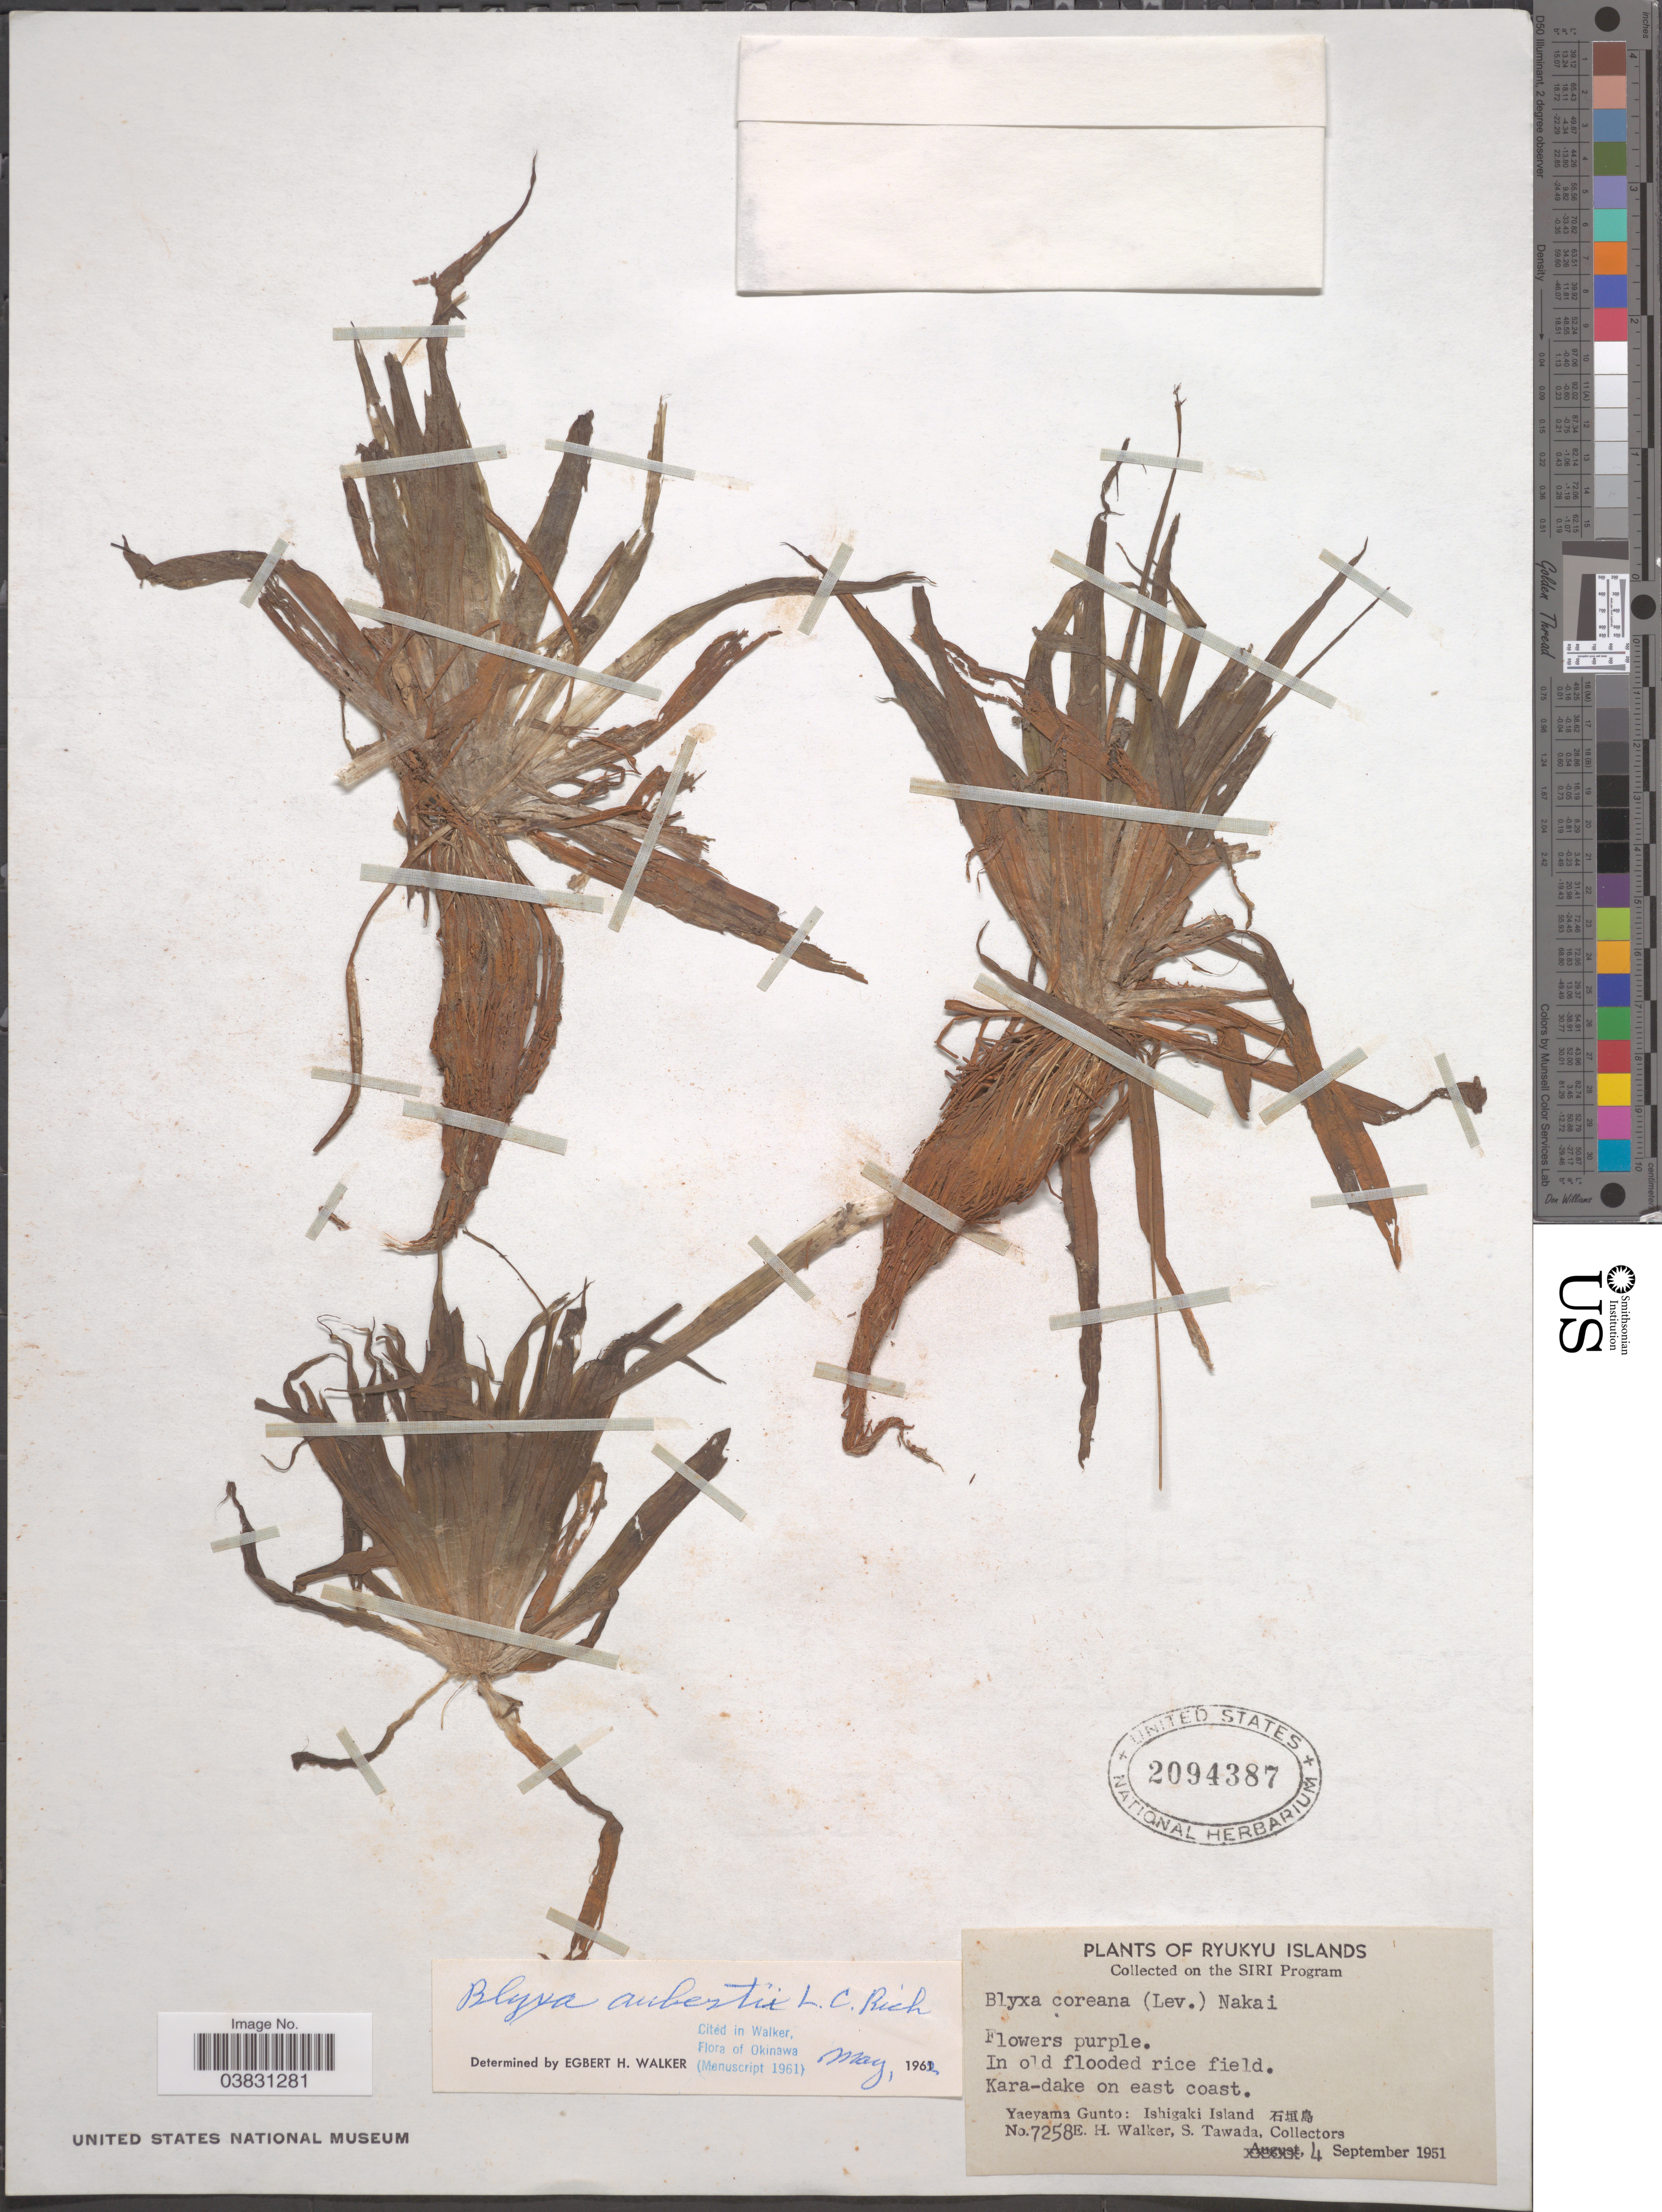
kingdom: Plantae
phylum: Tracheophyta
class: Liliopsida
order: Alismatales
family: Hydrocharitaceae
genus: Blyxa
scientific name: Blyxa aubertii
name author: Rich.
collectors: E. H. Walker & S. Tawada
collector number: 7258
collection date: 1951-09-04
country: Japan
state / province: Okinawa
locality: Ryukyu Islands. Kara-dake on east coast. Yaeyama Gunto: Ishigaki Island X.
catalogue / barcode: US 2094387